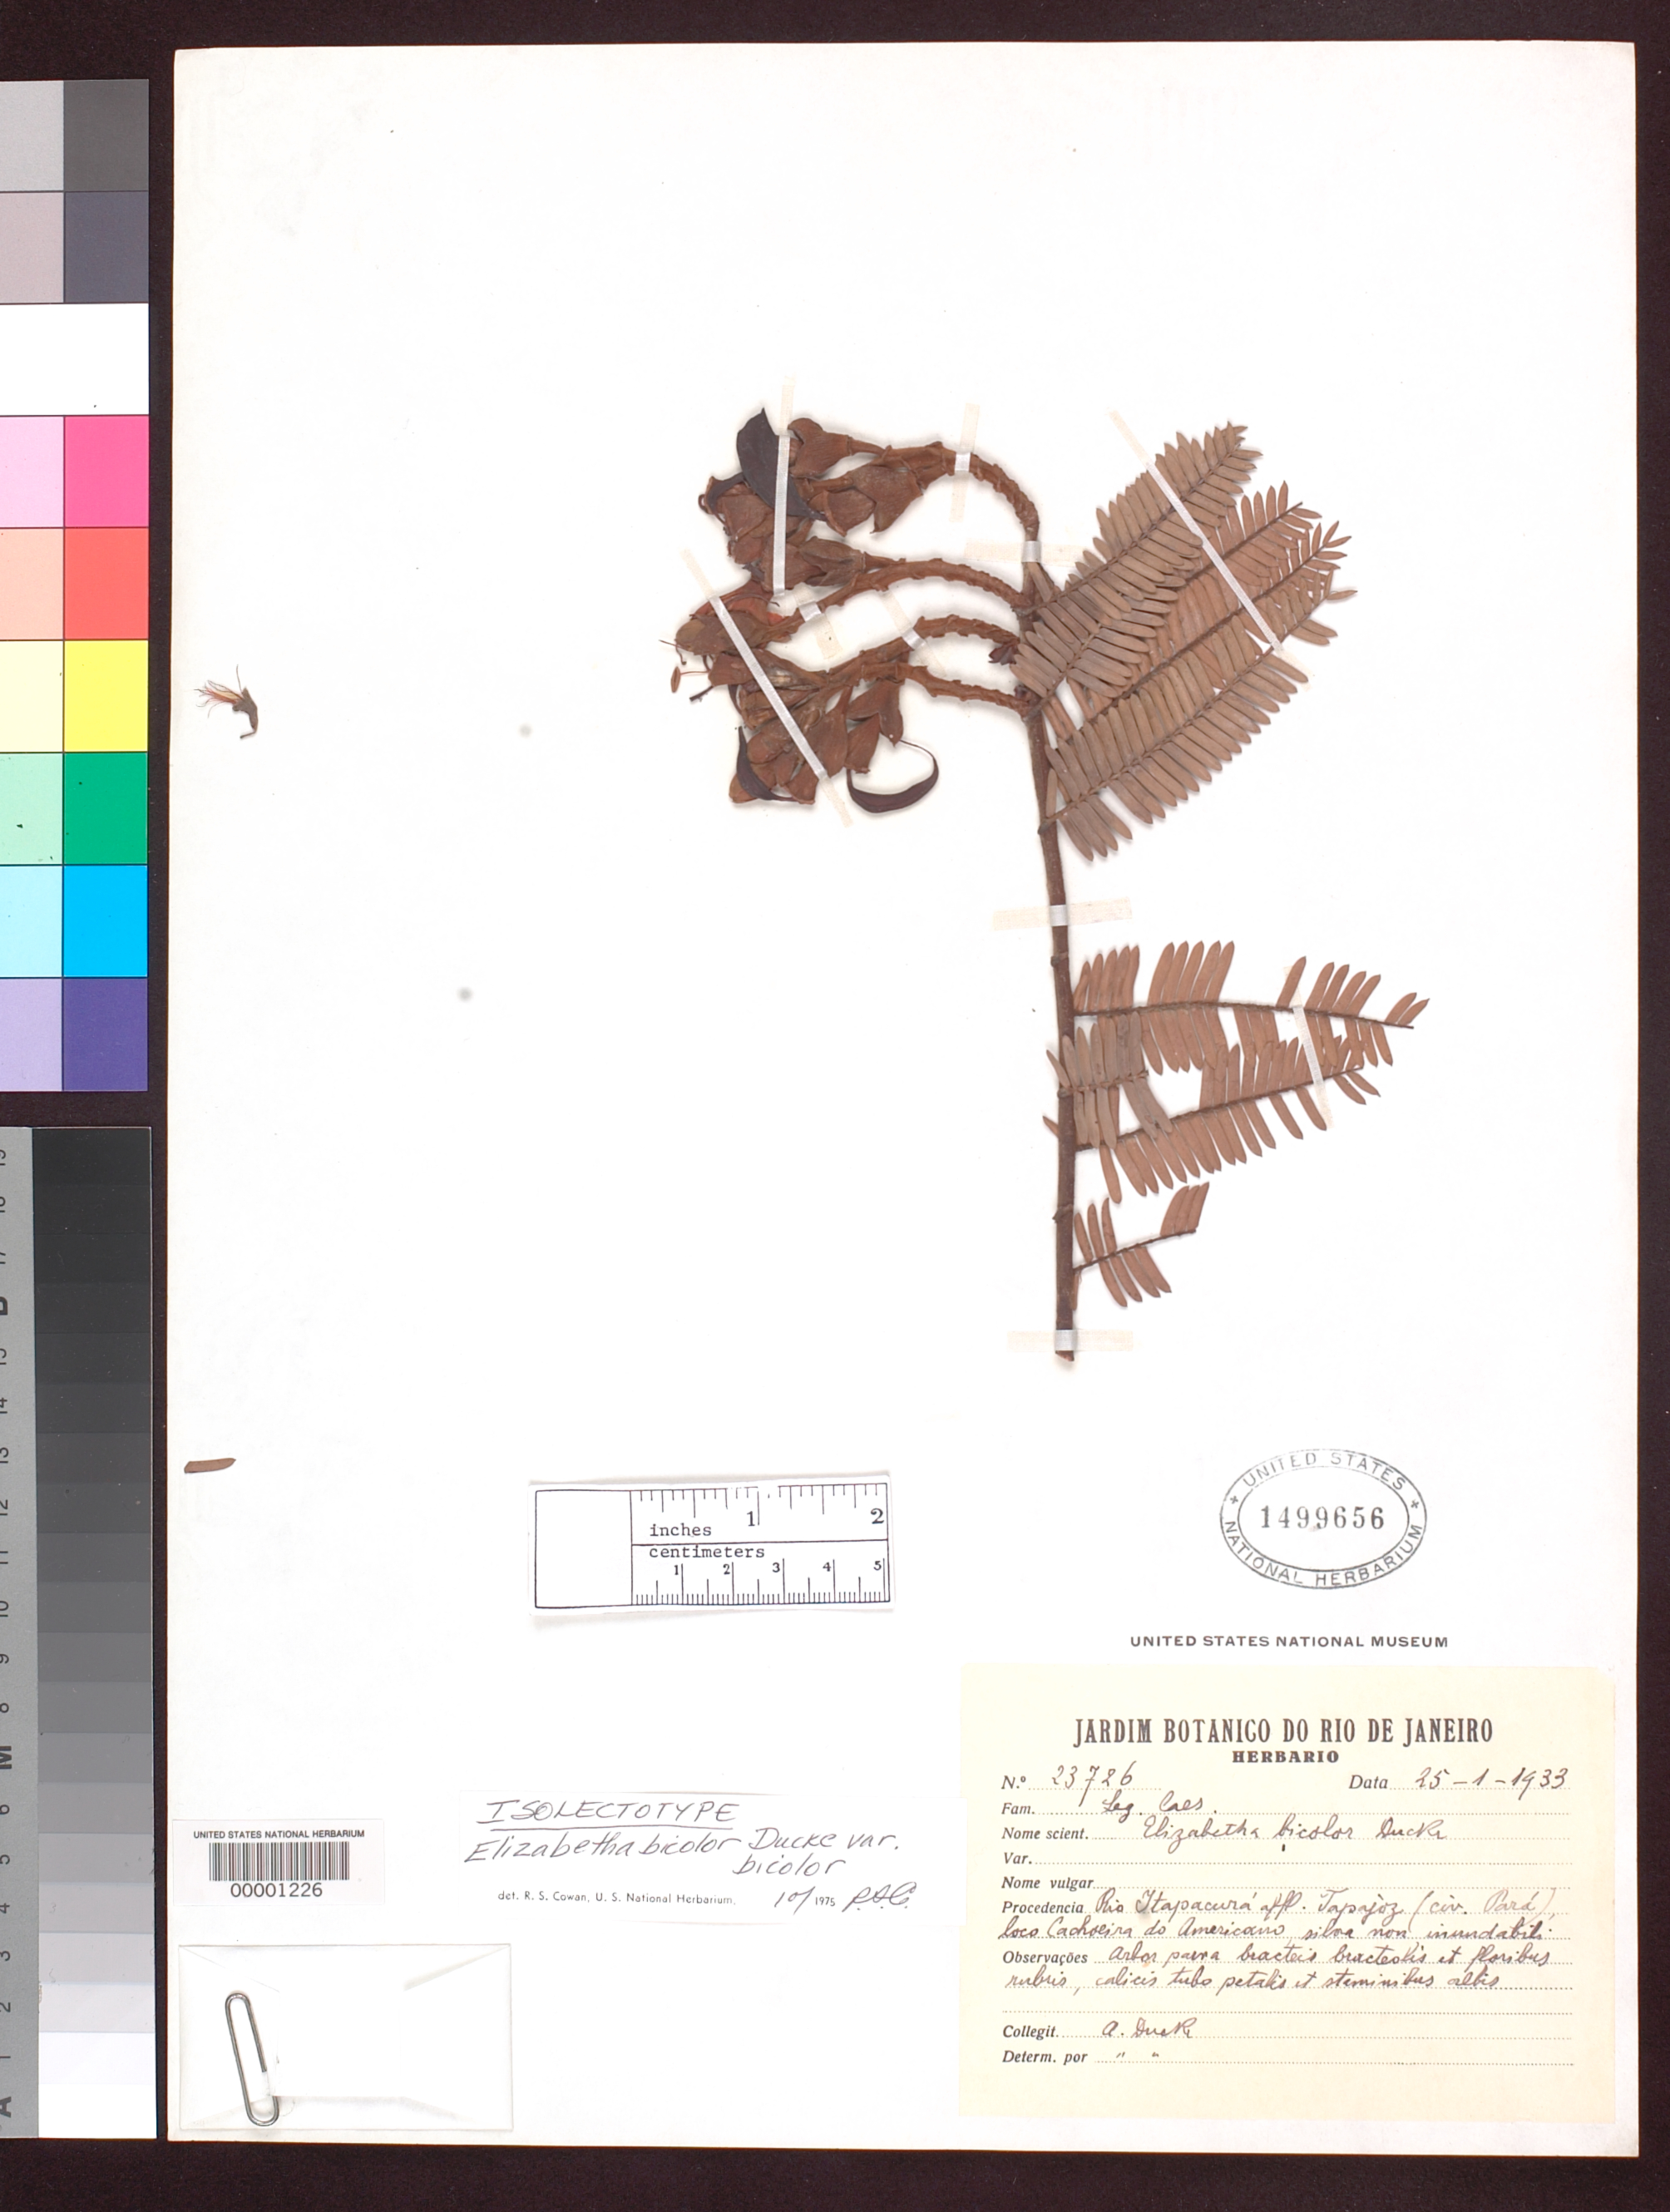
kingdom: Plantae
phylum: Tracheophyta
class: Magnoliopsida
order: Fabales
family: Fabaceae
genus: Elizabetha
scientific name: Elizabetha bicolor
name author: Ducke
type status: Type Collection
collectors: A. Ducke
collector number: Herb. Jard. Bot. Rio 23726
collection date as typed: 25 Jan 1933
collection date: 1933-01-25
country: Brazil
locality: Near Mangabal, Tapjoz River.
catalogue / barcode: US 1499656